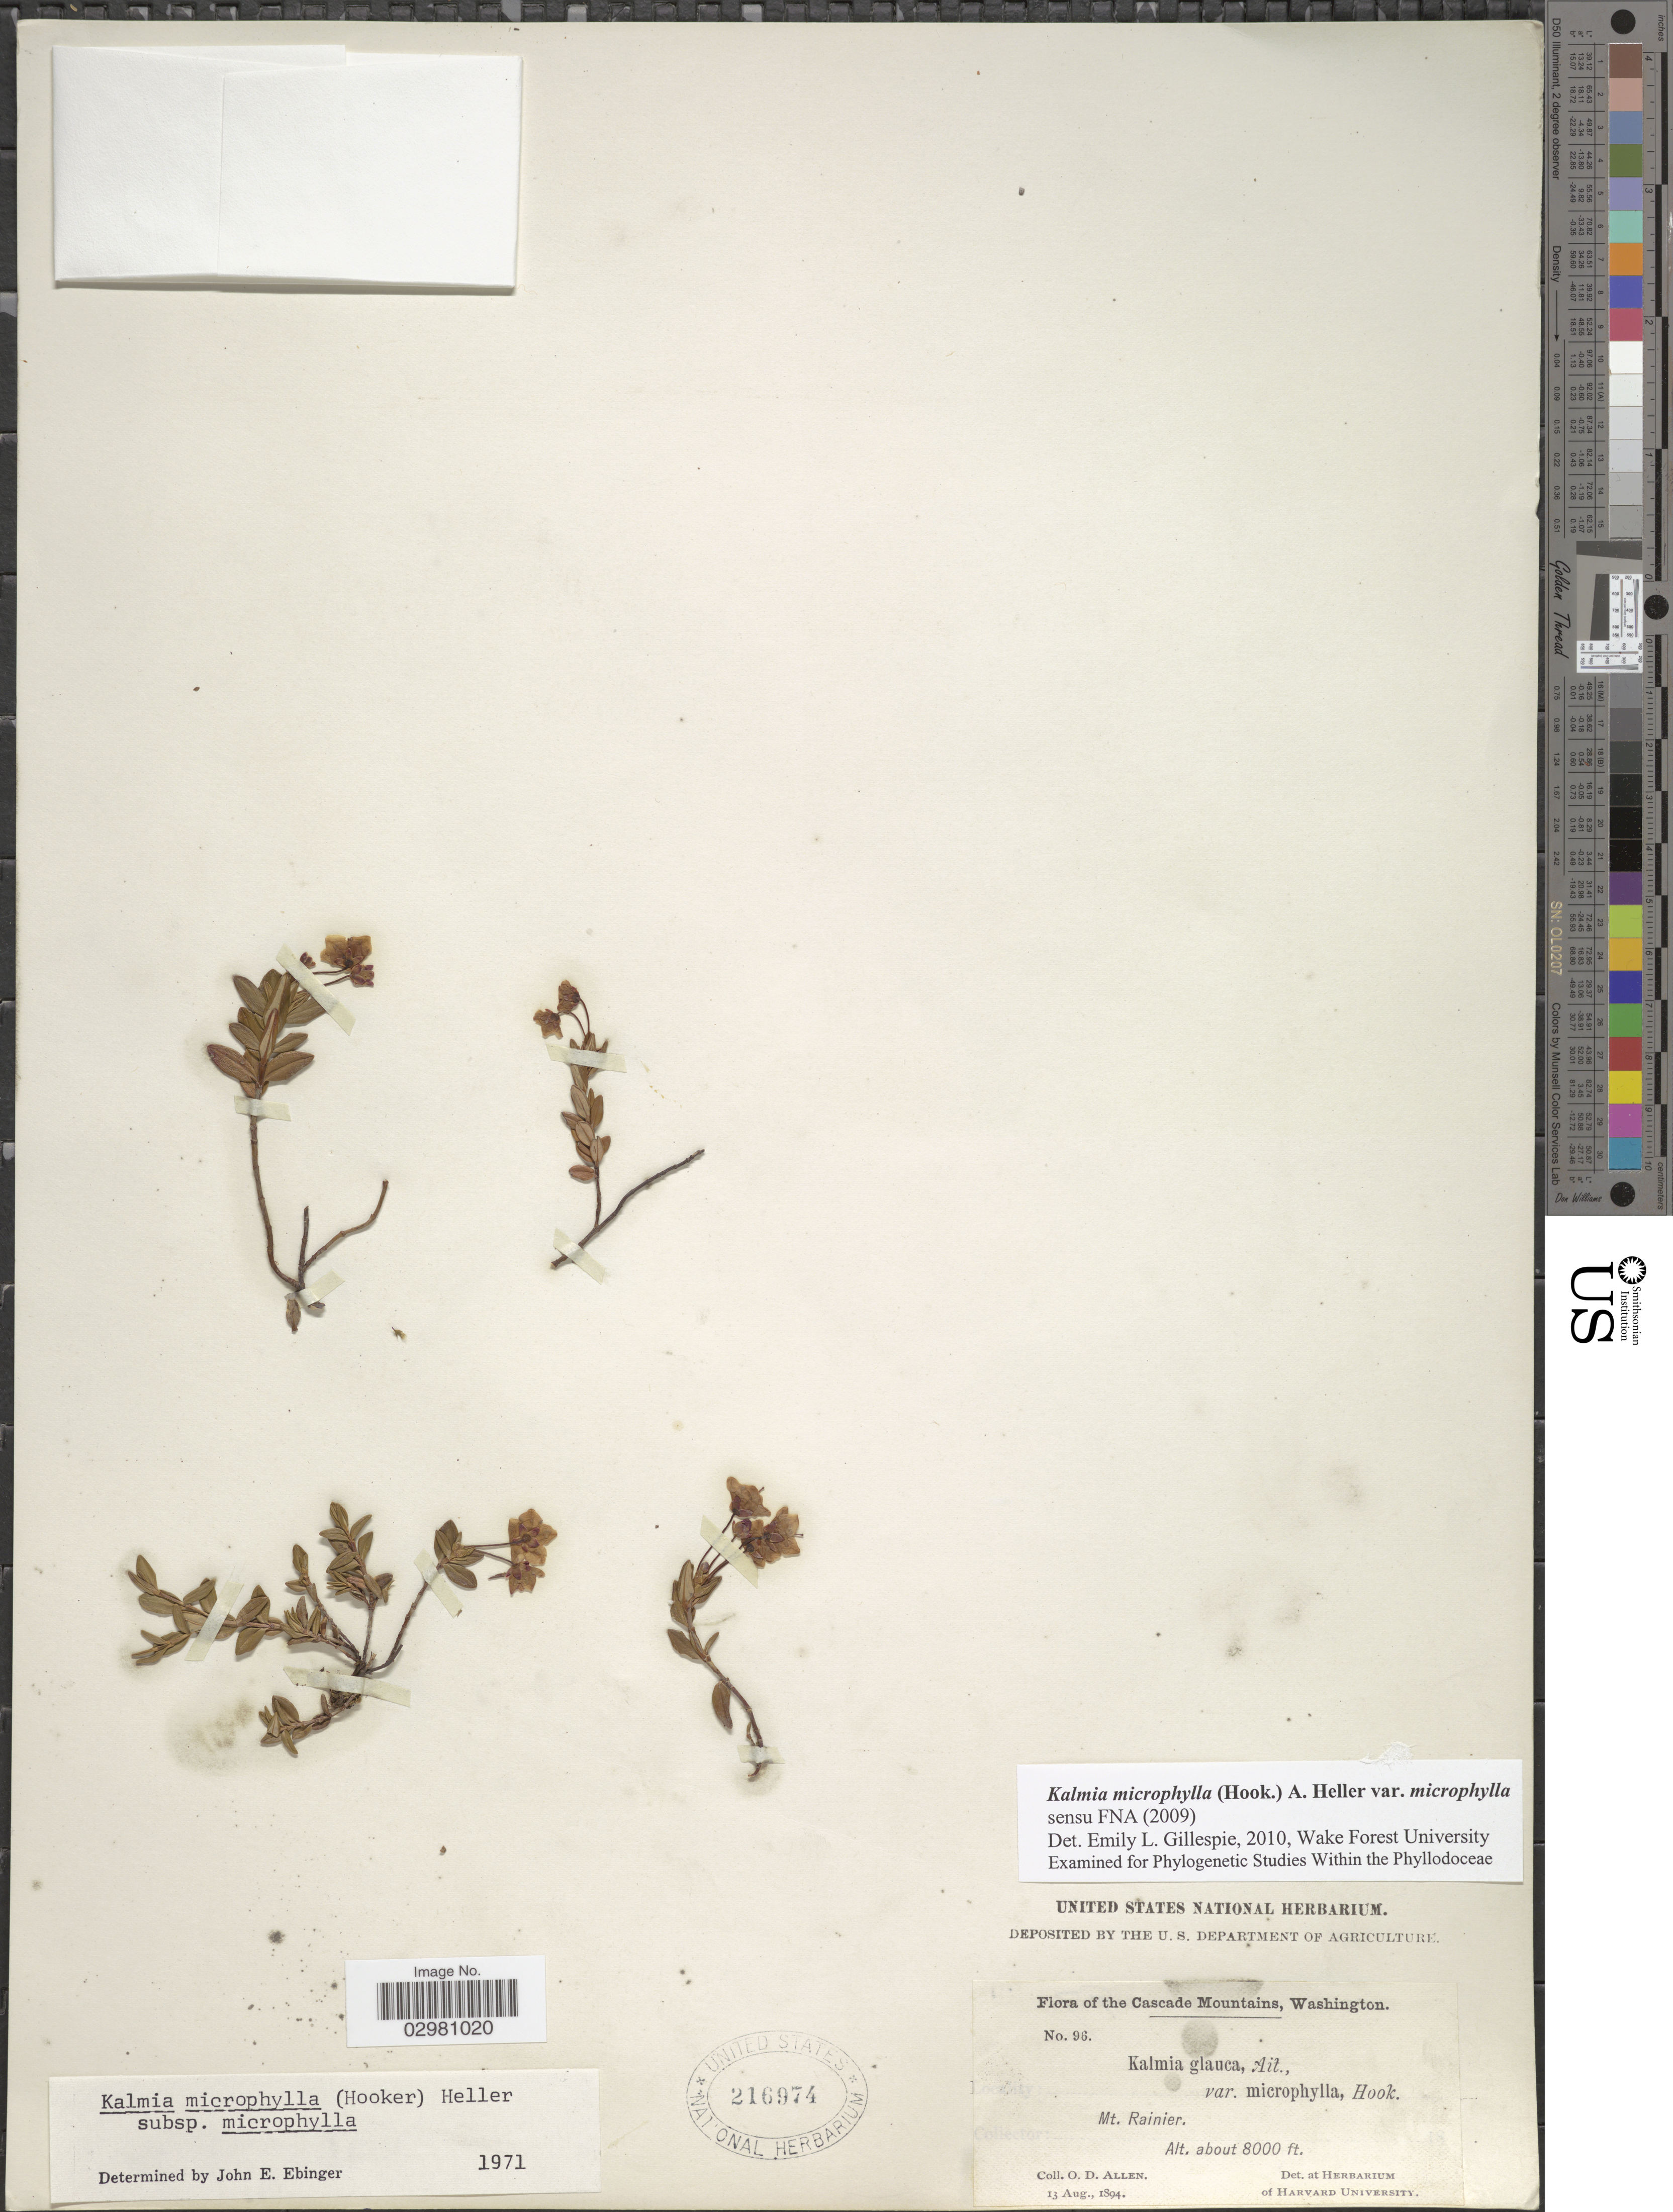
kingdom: Plantae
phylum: Tracheophyta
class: Magnoliopsida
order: Ericales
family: Ericaceae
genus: Kalmia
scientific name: Kalmia microphylla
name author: (Hook.) A. Heller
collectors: O. D. Allen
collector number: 96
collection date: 1894-08-13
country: United States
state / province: Washington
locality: Cascade Mountains. Mt. Rainier.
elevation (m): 2438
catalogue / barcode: US 216974